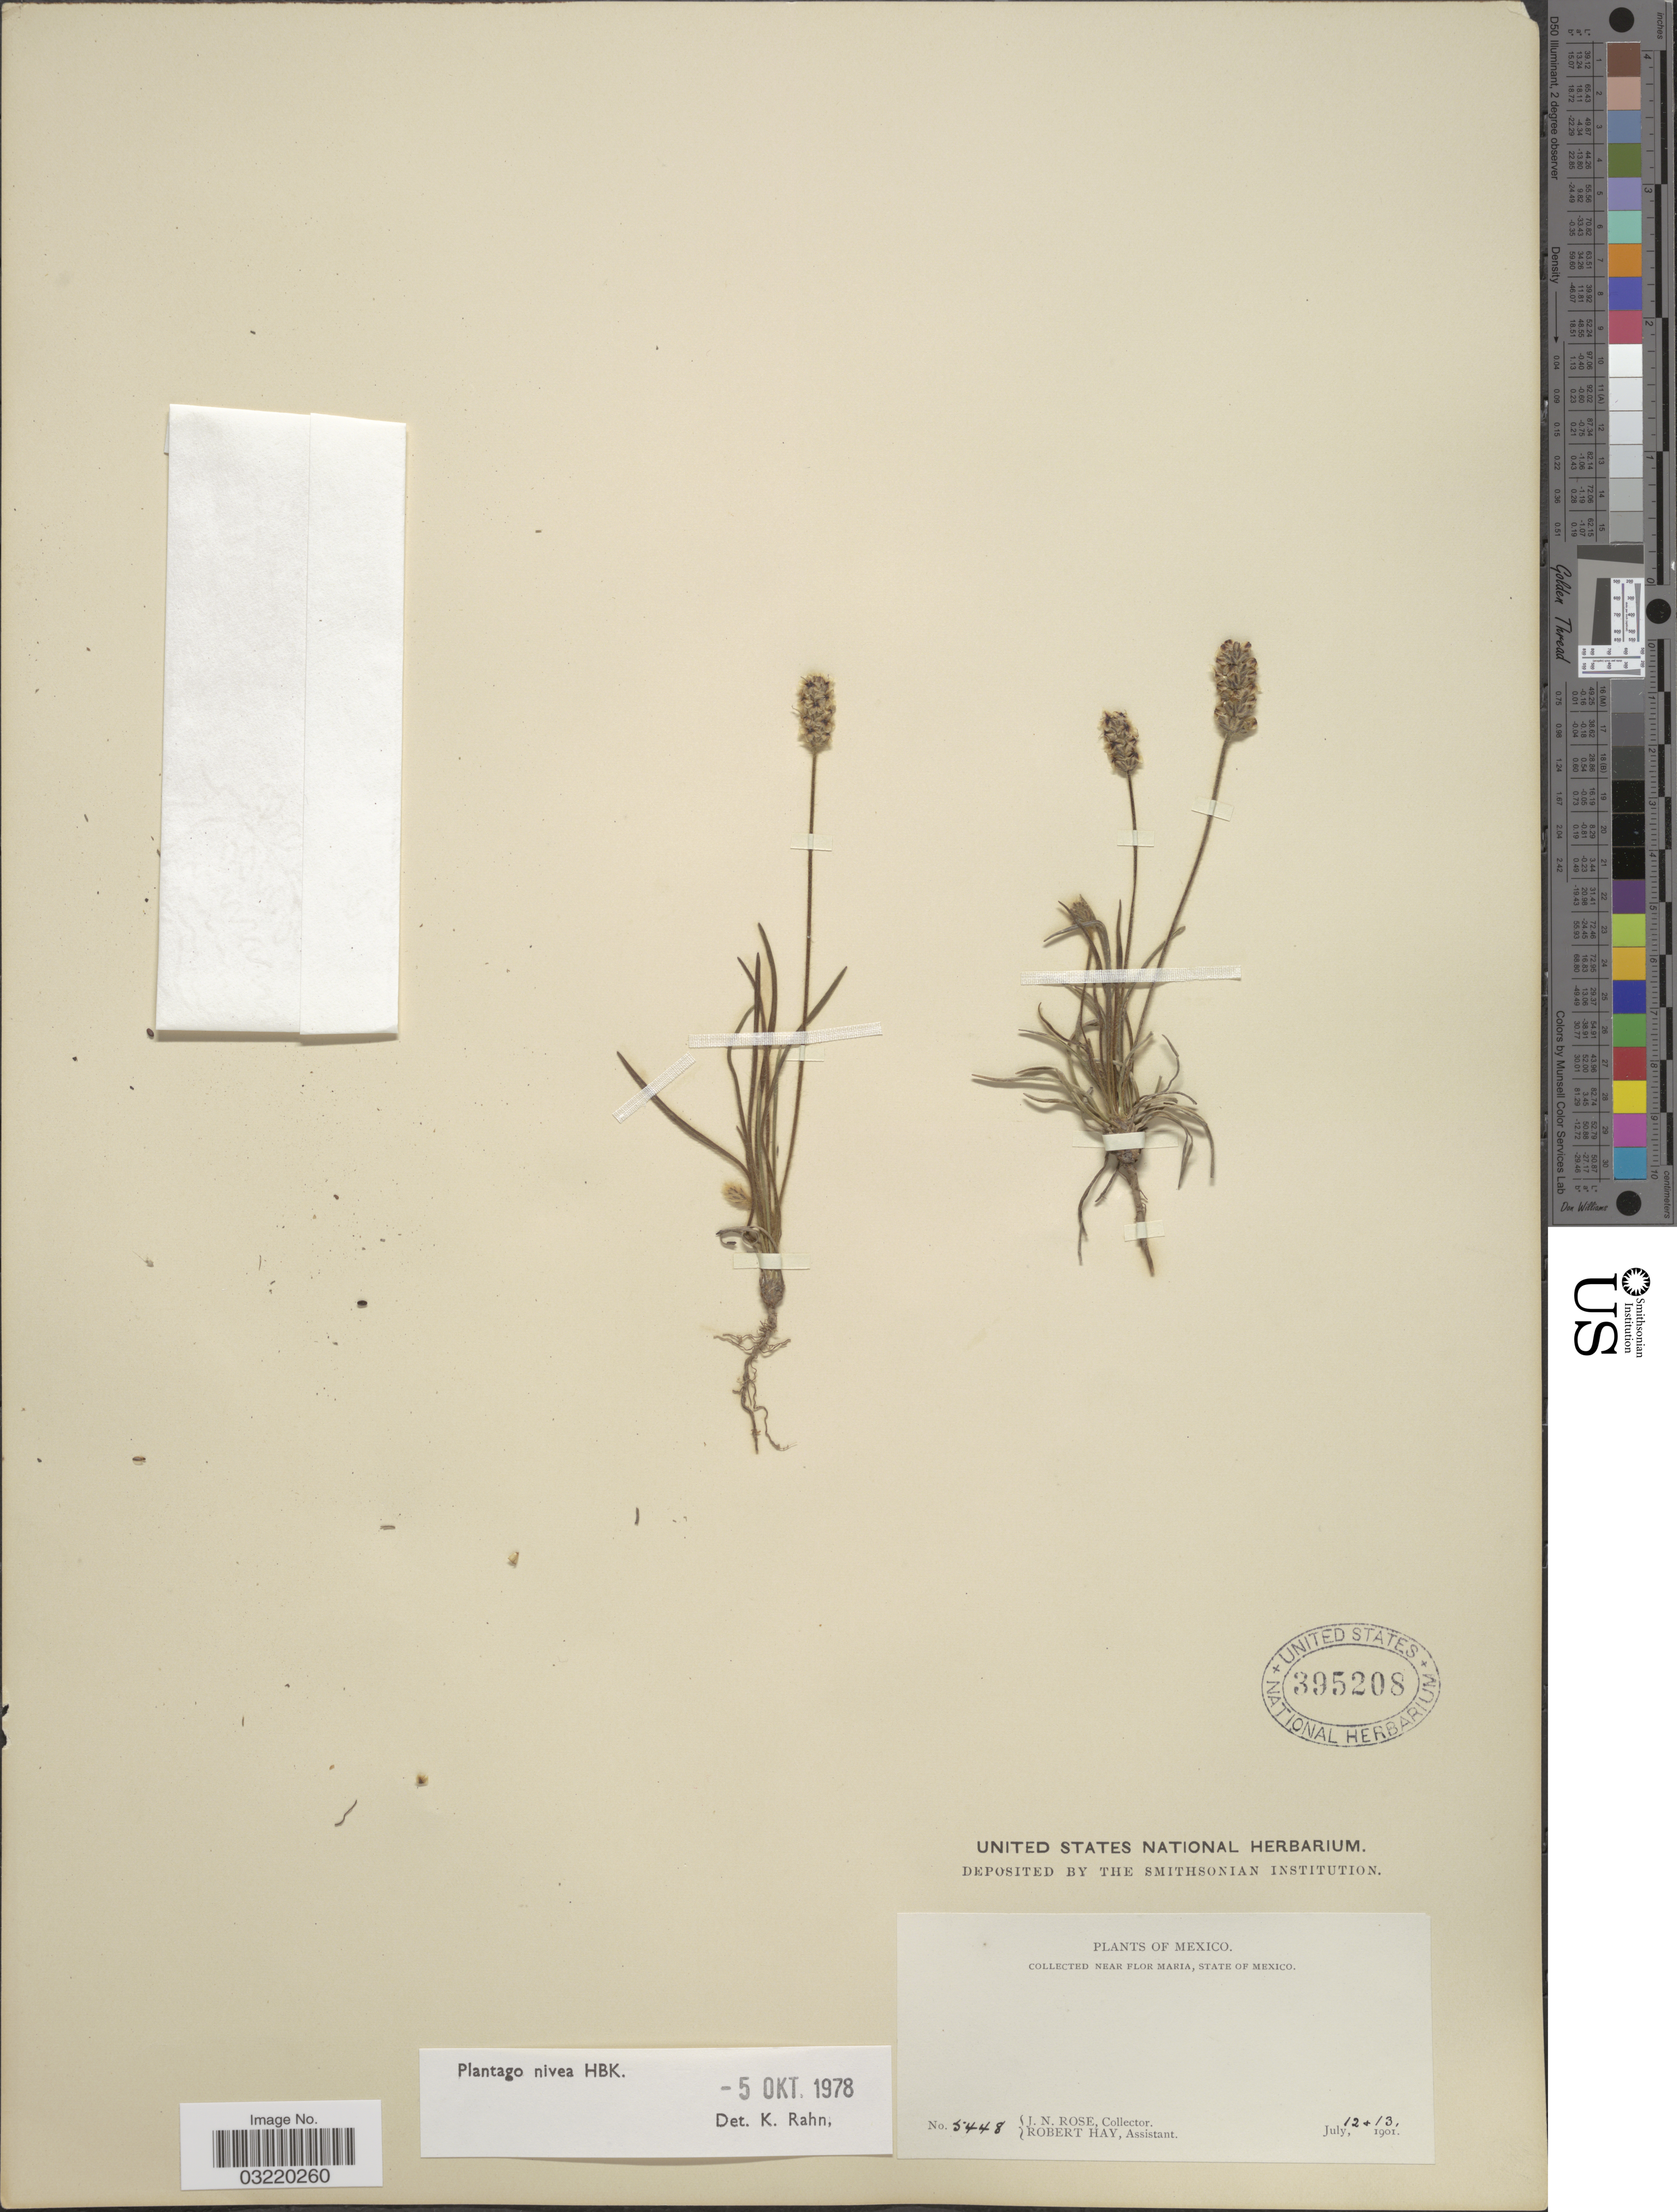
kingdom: Plantae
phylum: Tracheophyta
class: Magnoliopsida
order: Lamiales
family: Plantaginaceae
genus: Plantago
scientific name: Plantago nivea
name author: Kunth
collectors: J. N. Rose & R. Hay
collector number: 5448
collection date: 1901-07-12/1901-07-13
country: Mexico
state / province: México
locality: Near Flor Maria.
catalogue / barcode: US 395208